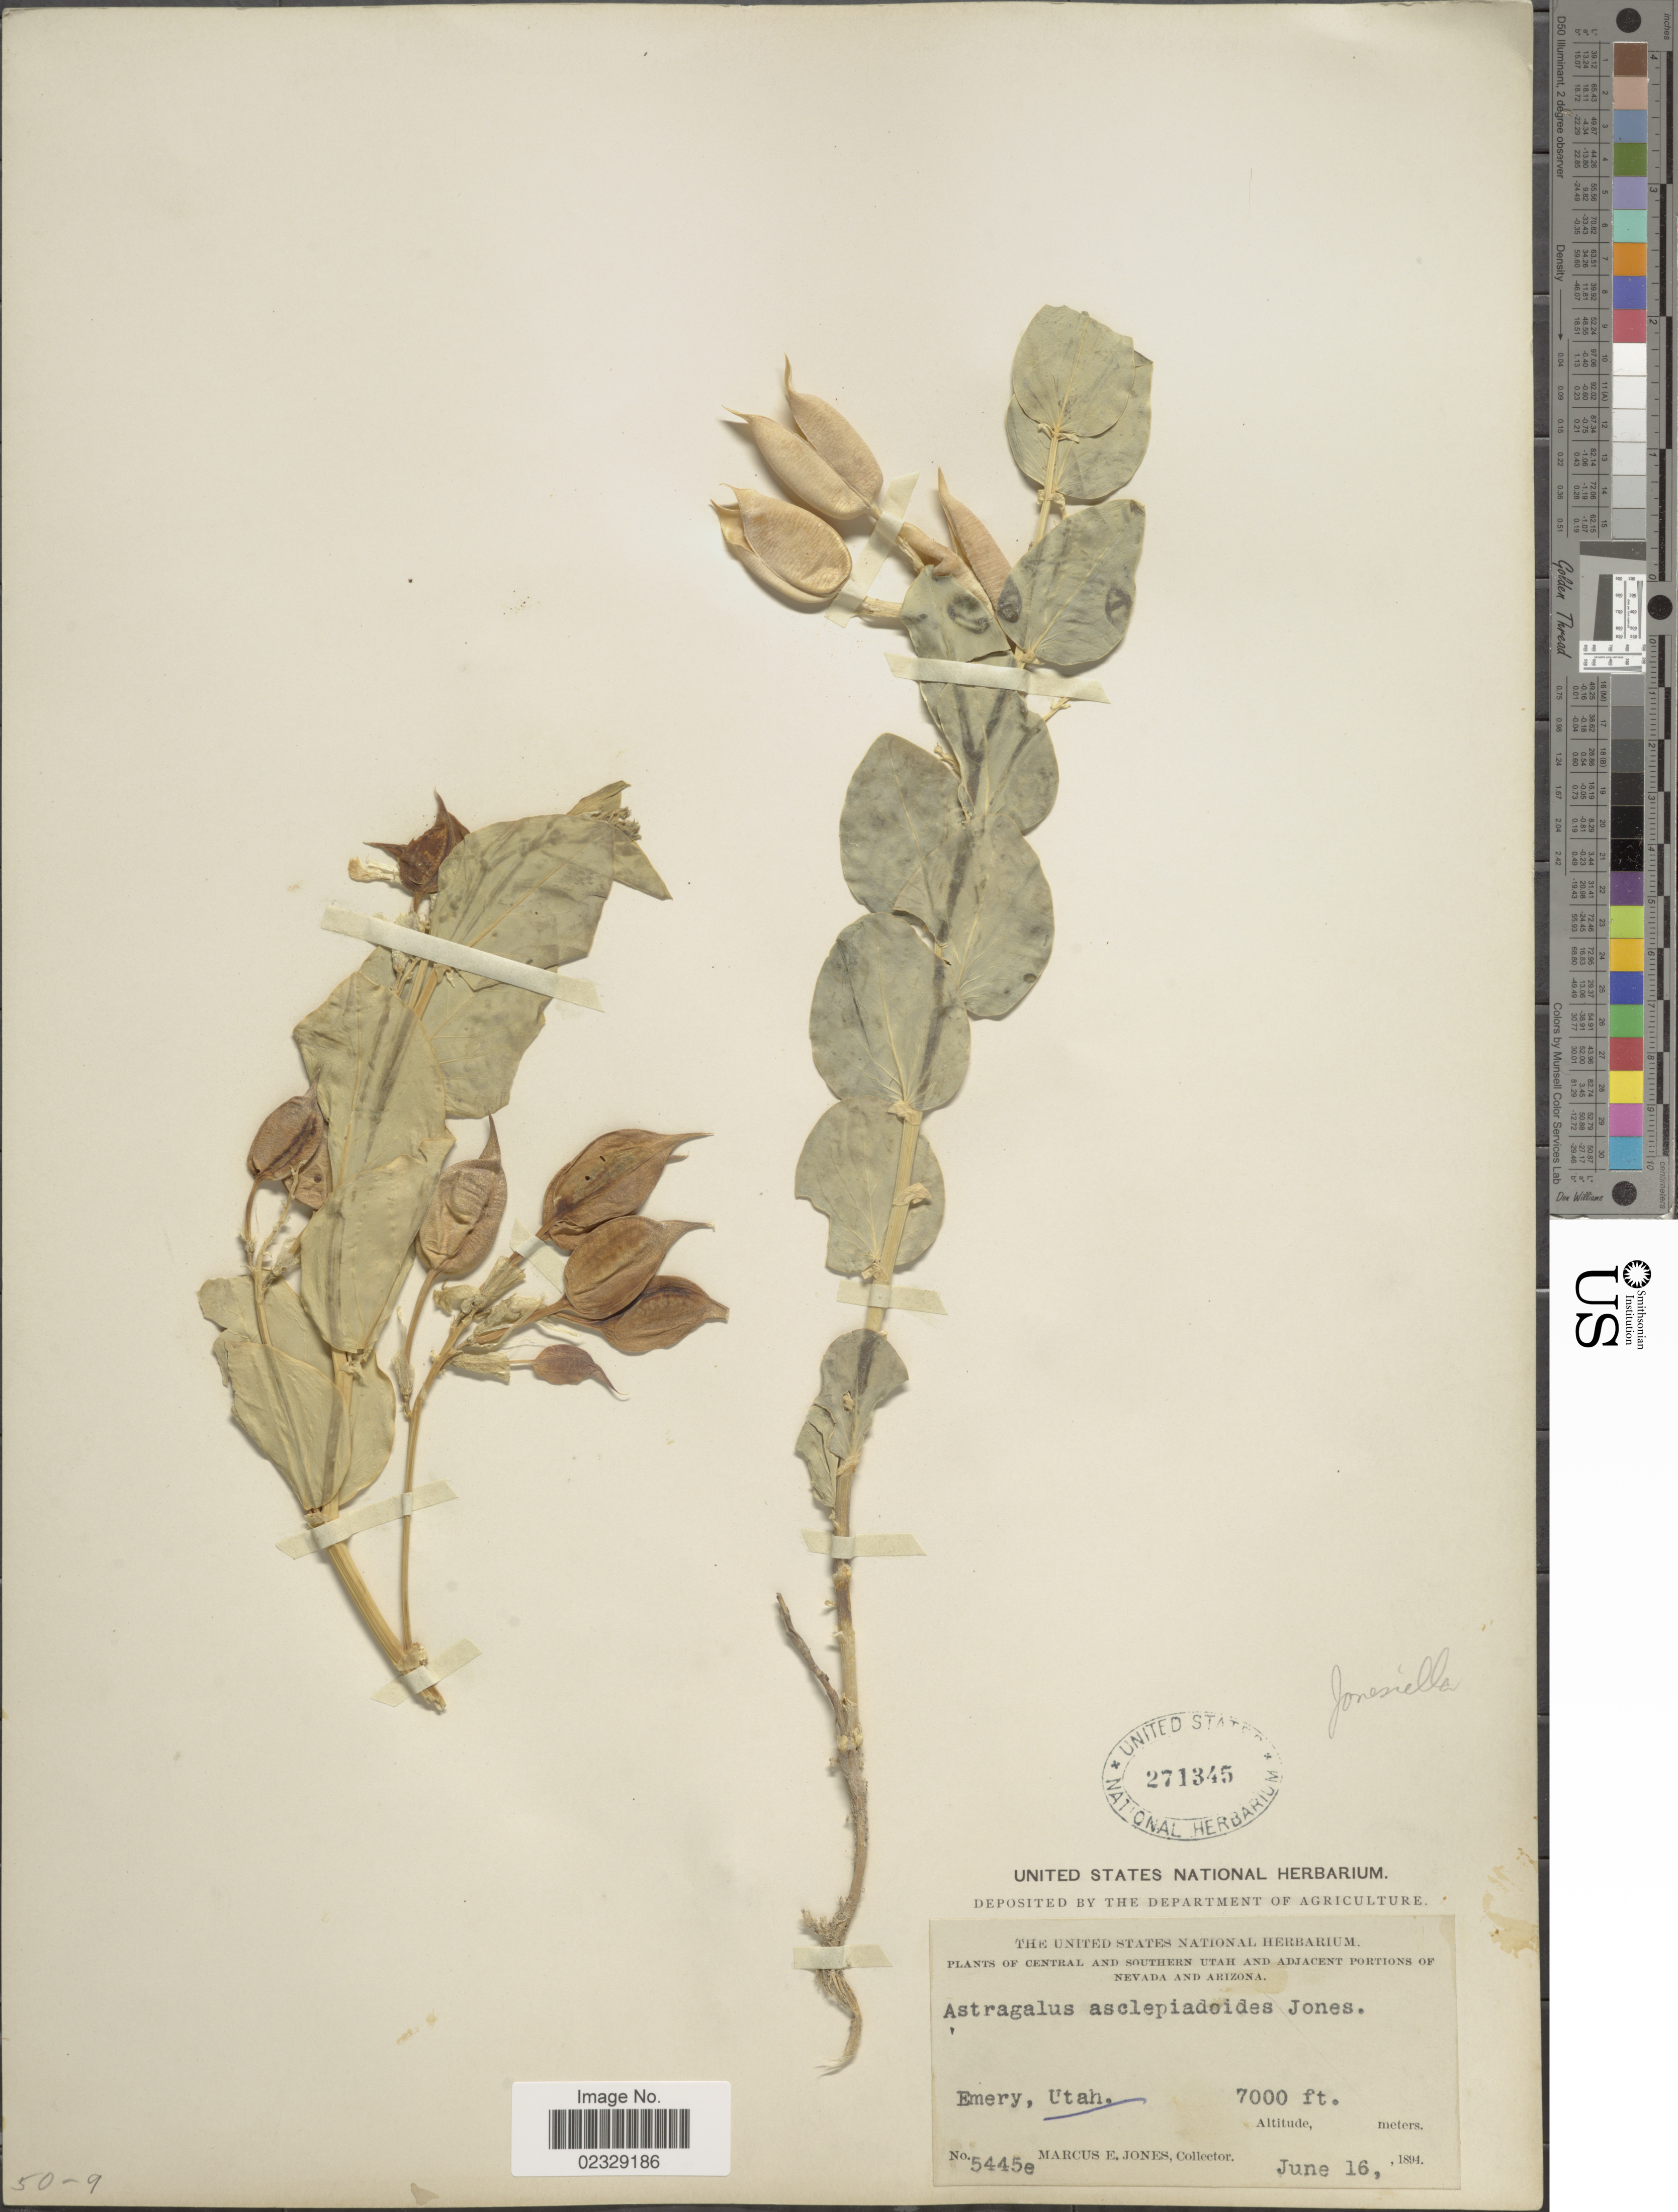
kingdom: Plantae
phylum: Tracheophyta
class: Magnoliopsida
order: Fabales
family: Fabaceae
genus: Astragalus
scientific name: Astragalus asclepiadoides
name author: M.E. Jones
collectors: M. E. Jones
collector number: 5445e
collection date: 1894-06-16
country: United States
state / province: Utah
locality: Central and Southern Utah and Adjacent Portions of Nevada and Arizona, Emery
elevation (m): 2134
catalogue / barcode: US 271345